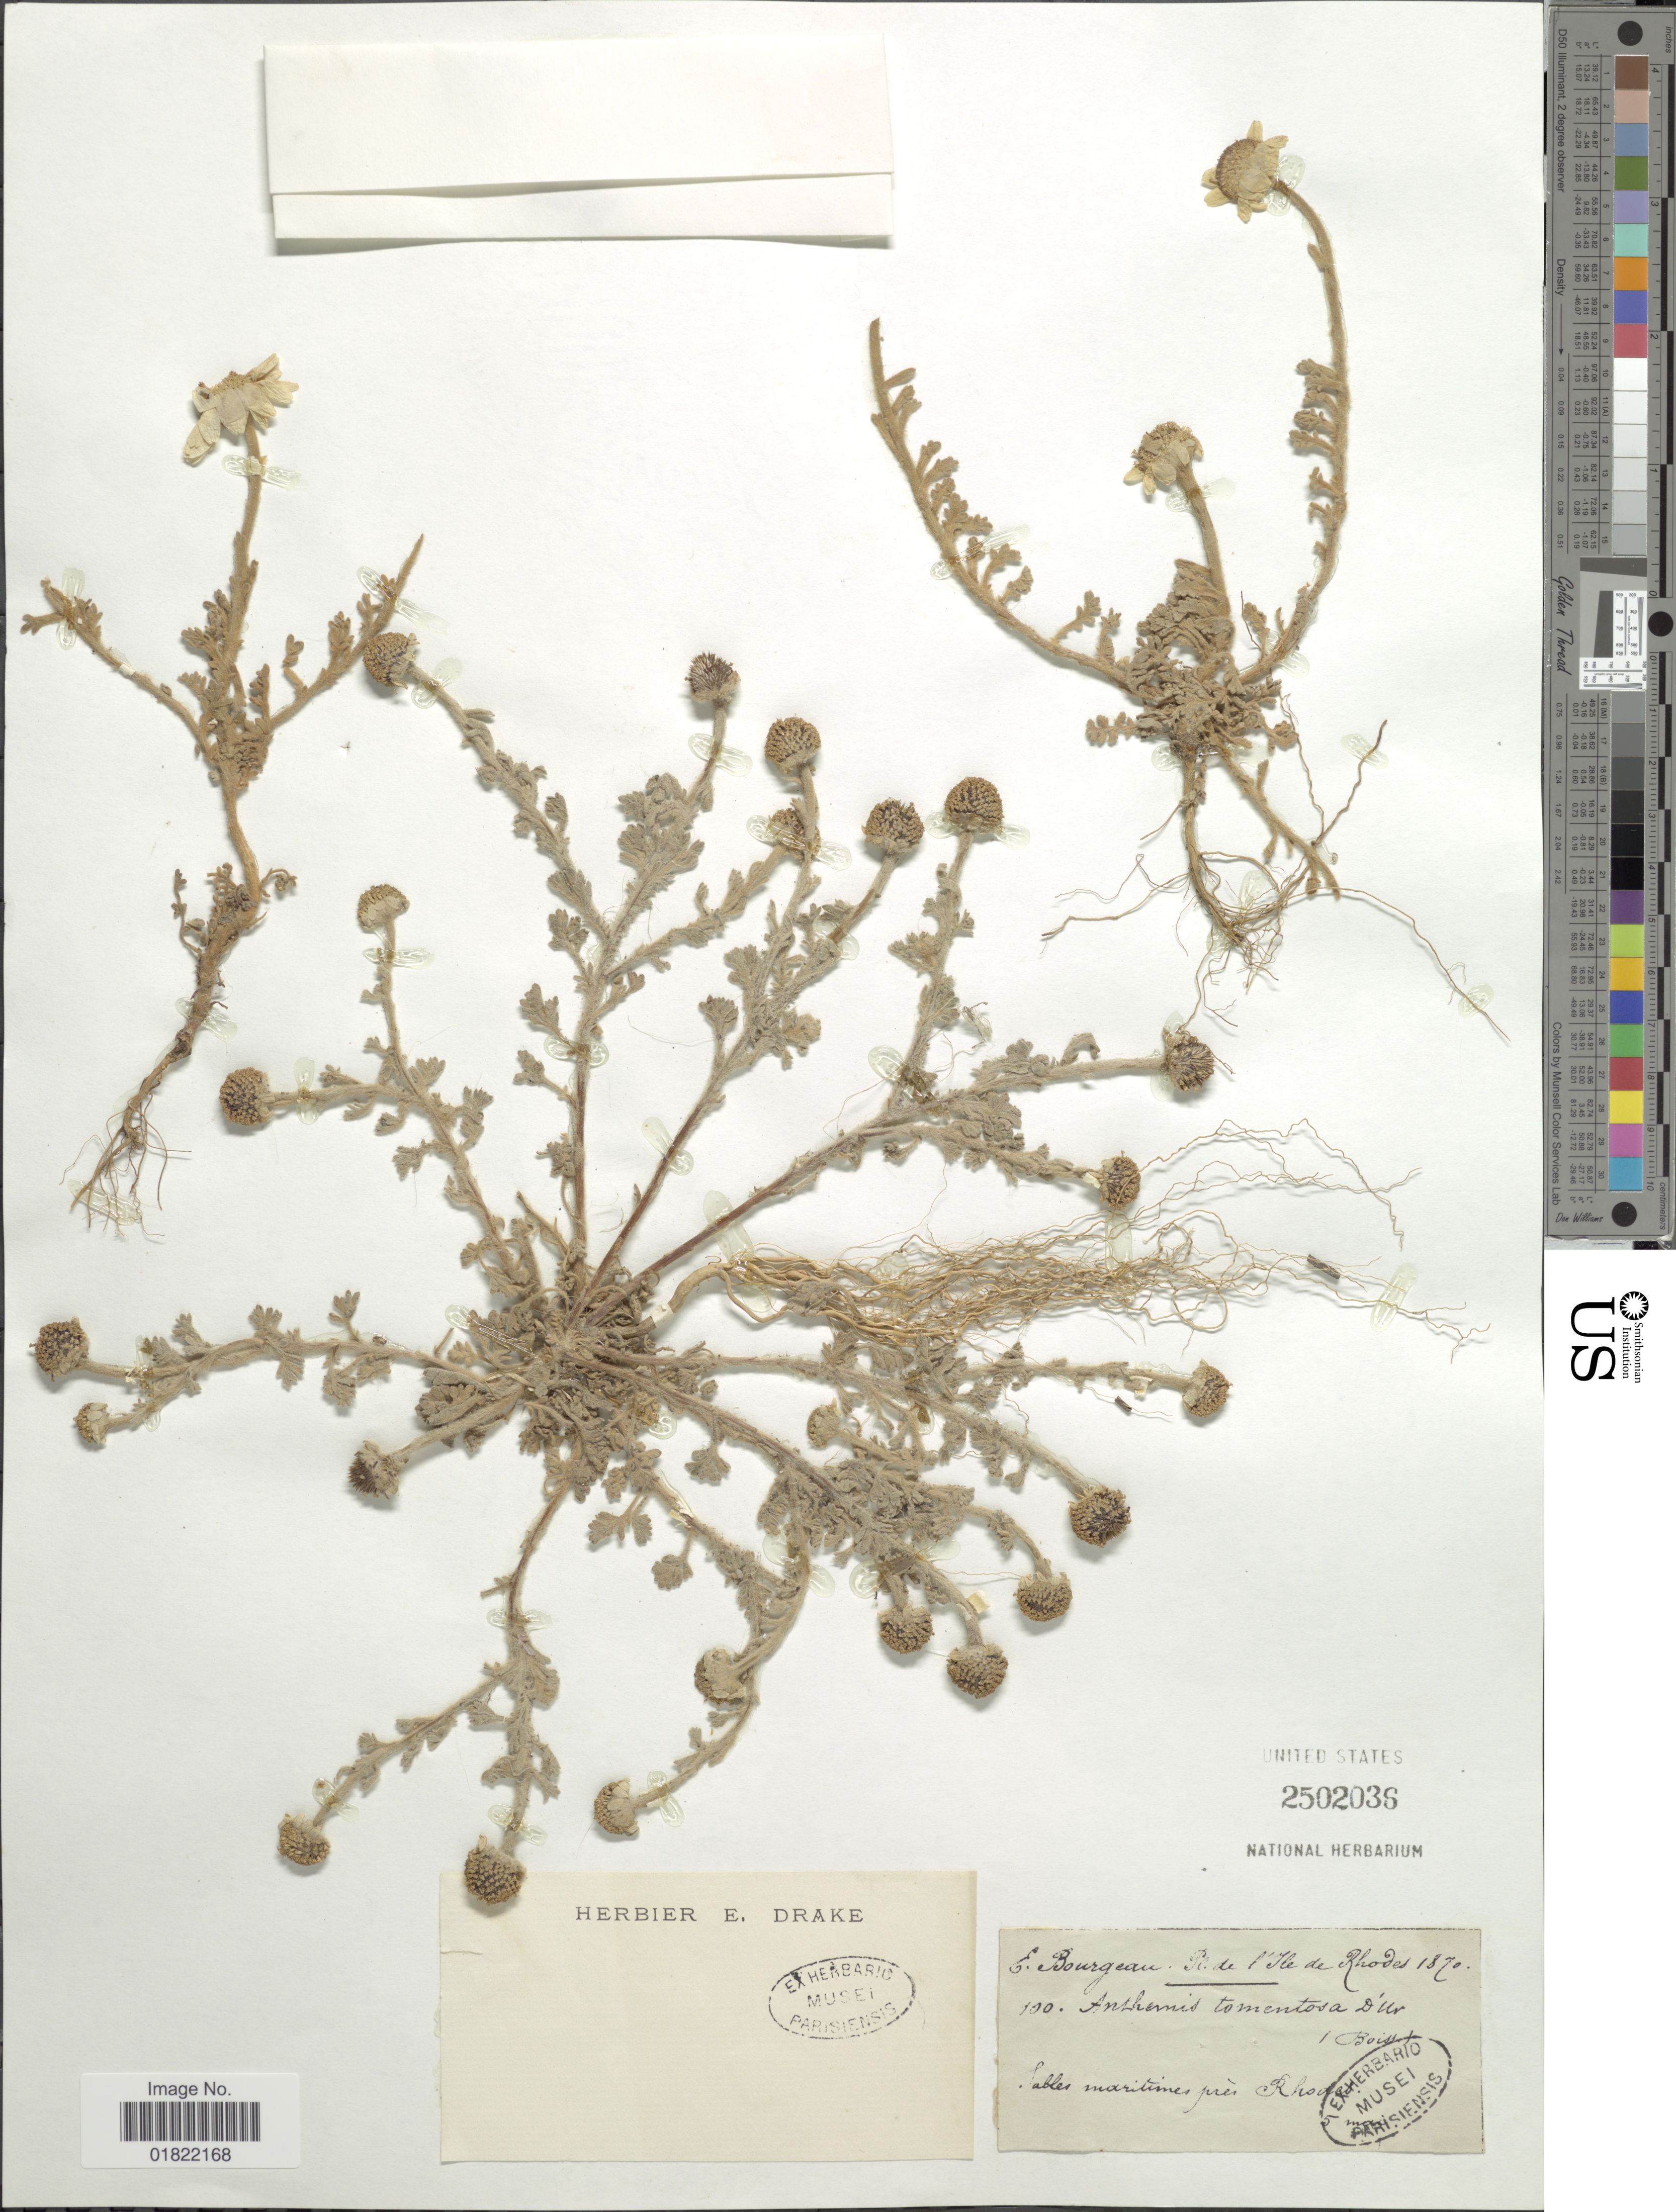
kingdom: Plantae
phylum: Tracheophyta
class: Magnoliopsida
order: Asterales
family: Asteraceae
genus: Anthemis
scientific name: Anthemis tomentosa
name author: Boiss.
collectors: E. Bourgeau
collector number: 100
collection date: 1870-05-05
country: Greece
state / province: South Aegean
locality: Sables maritimes pres Rhodes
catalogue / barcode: US 2502036